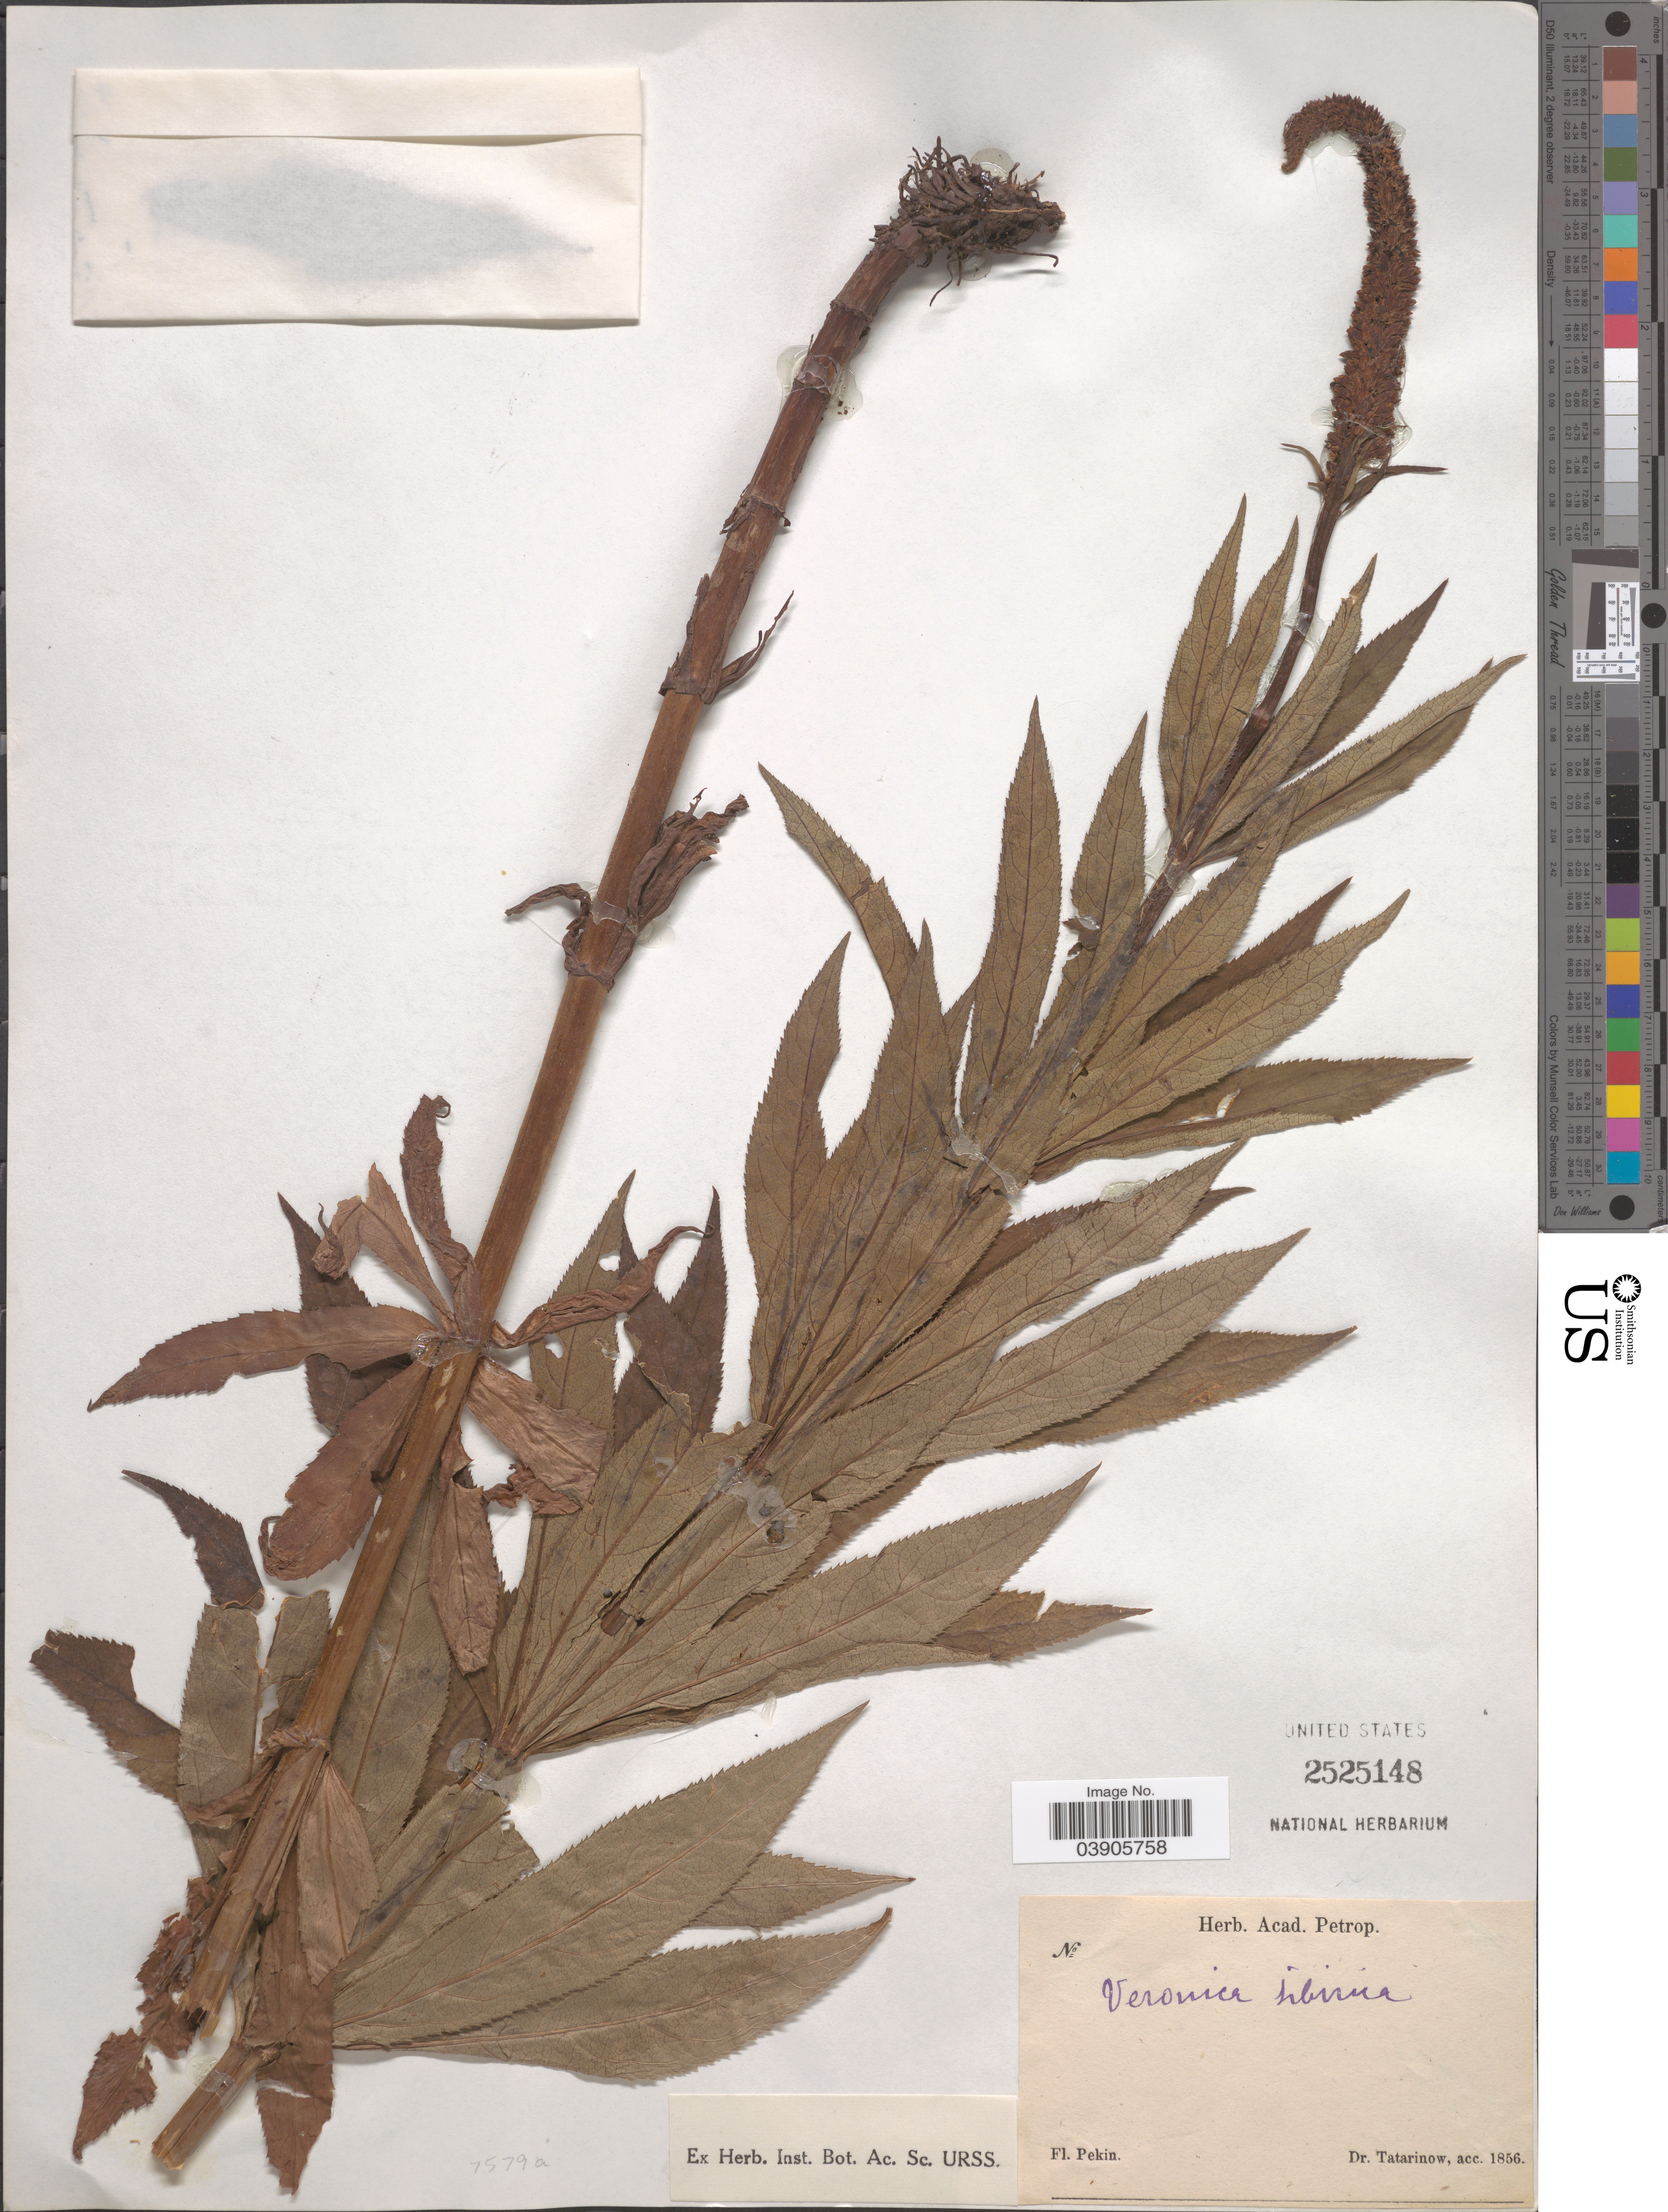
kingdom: Plantae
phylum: Tracheophyta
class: Magnoliopsida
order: Lamiales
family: Plantaginaceae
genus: Veronicastrum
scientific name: Veronicastrum sibiricum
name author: (L.) Pennell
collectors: -. Tatarinow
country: China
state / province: Beijing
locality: Fl. Pekin.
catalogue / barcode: US 2525148